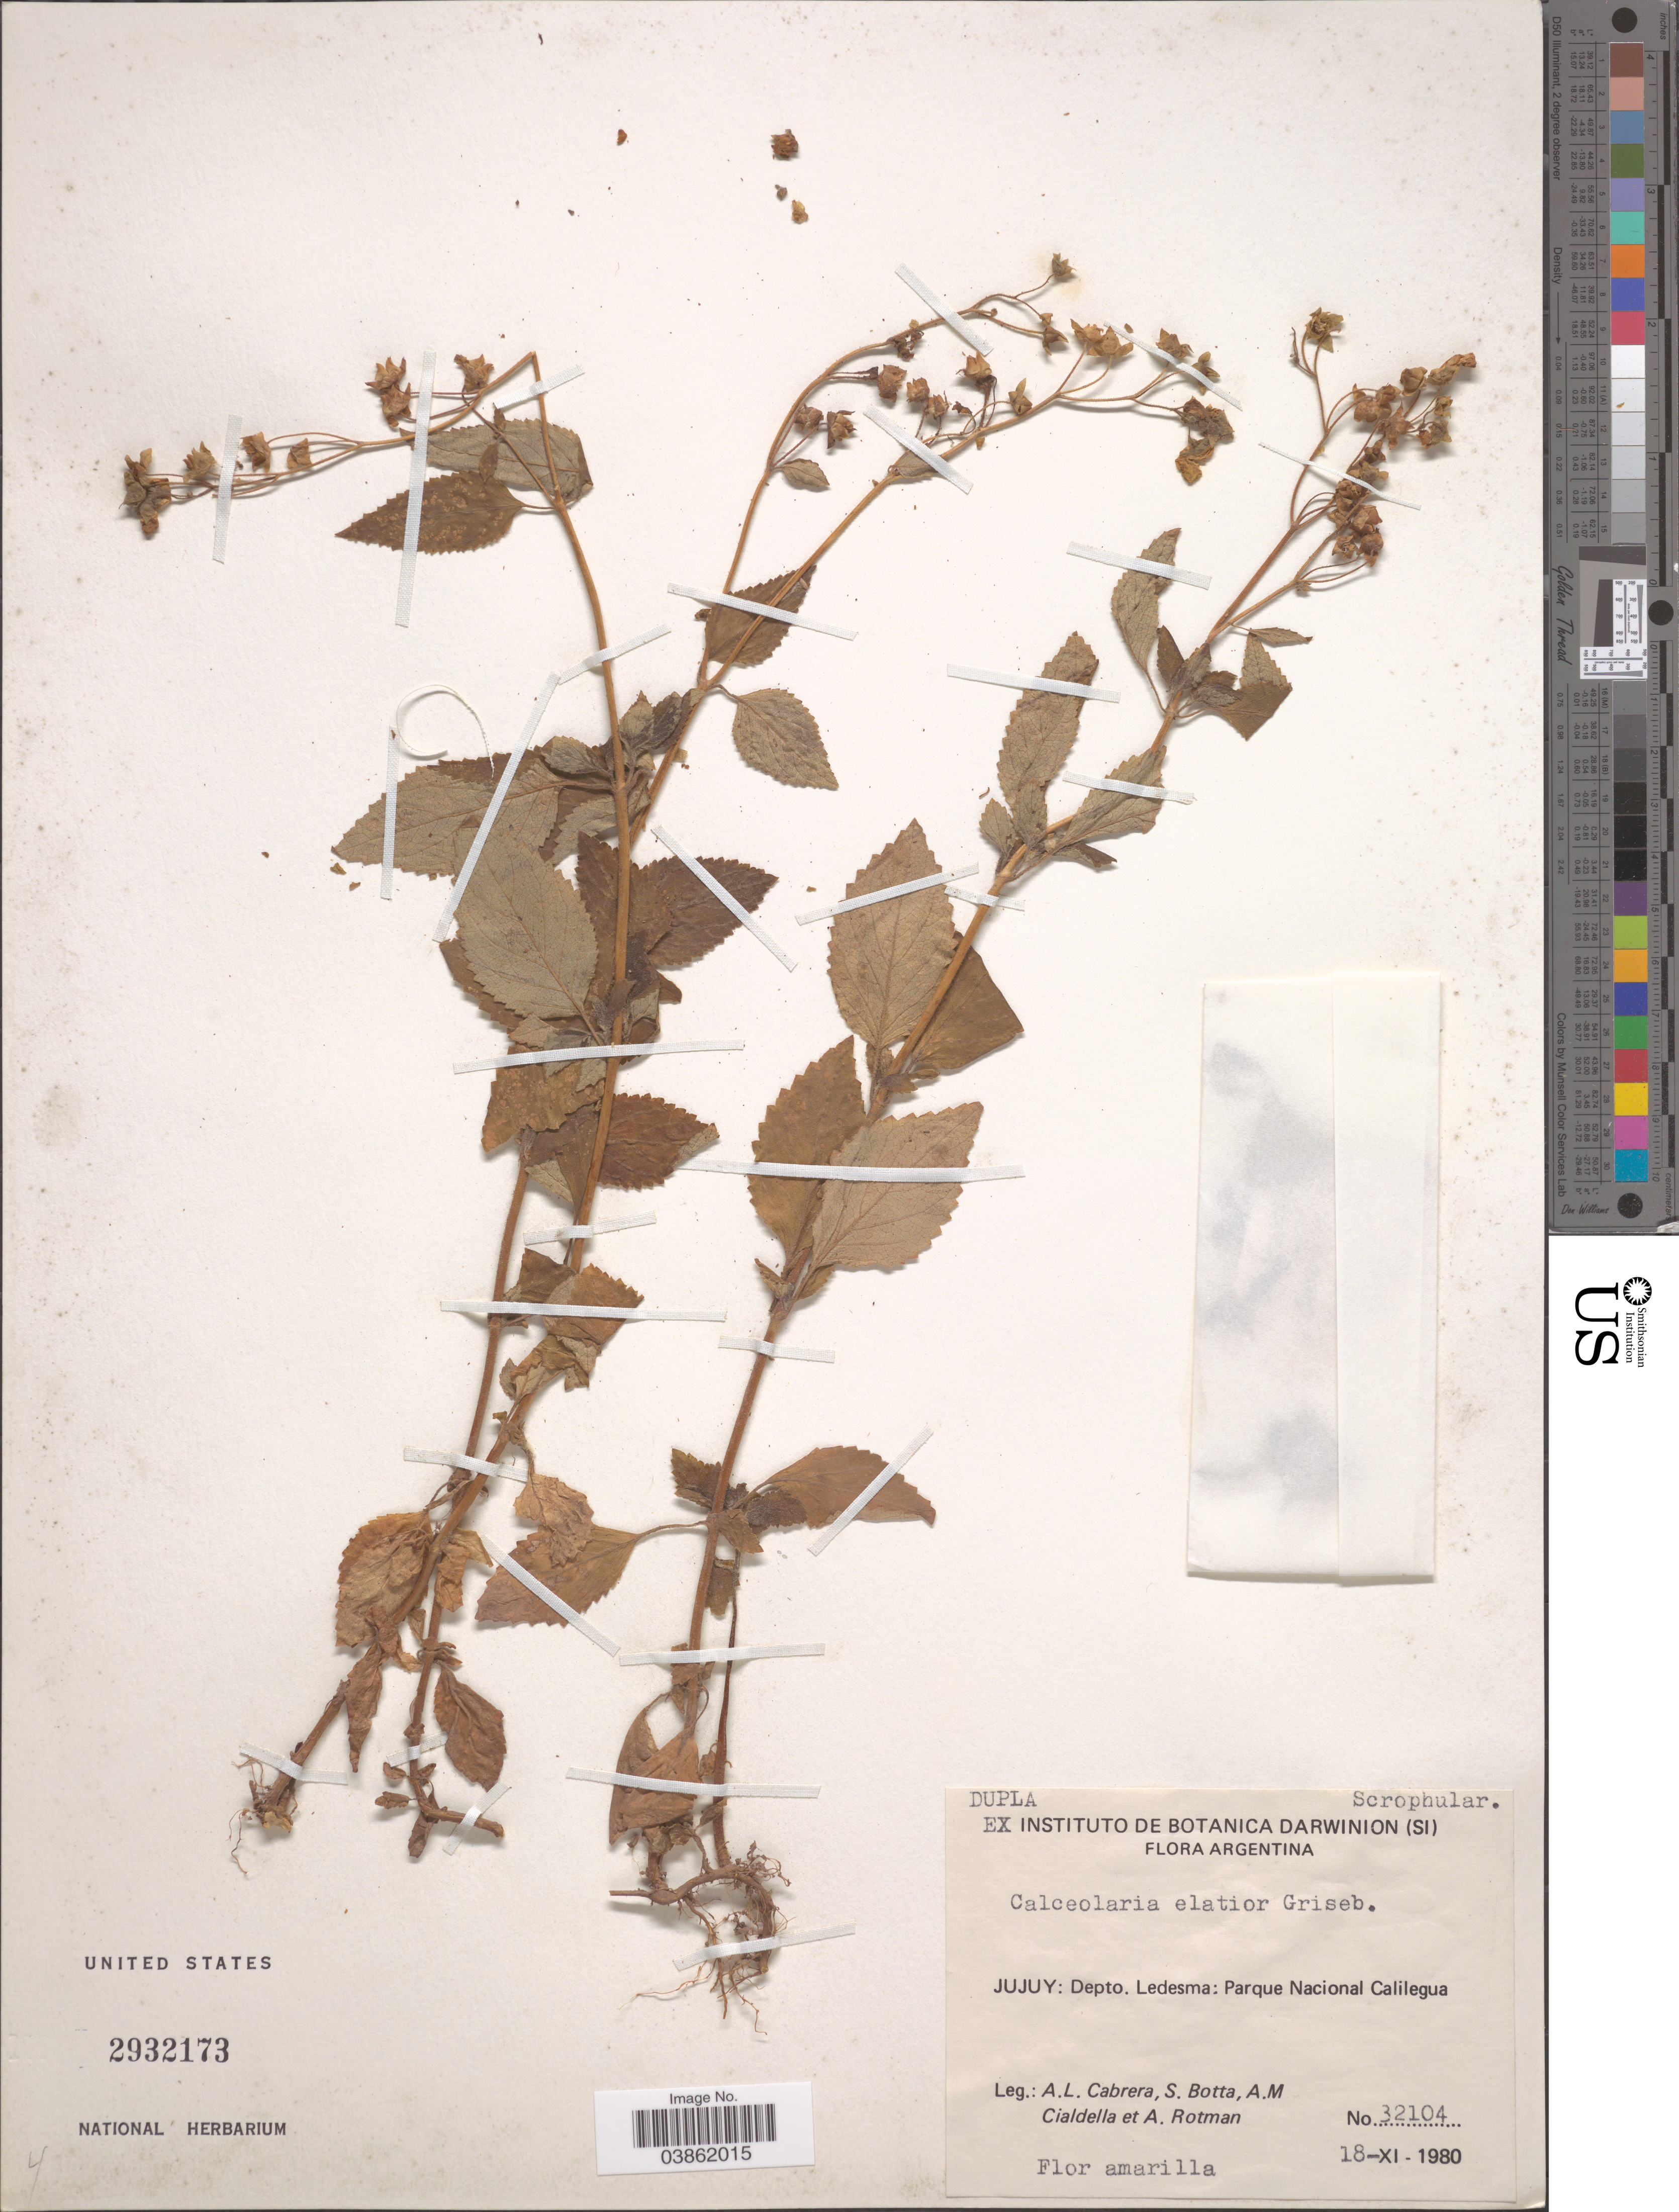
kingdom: Plantae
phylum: Tracheophyta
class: Magnoliopsida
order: Lamiales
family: Calceolariaceae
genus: Calceolaria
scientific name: Calceolaria elatior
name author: Griseb.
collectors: A. L. Cabrera, S. Botta, A. M. Cialdella & A. D. Rotman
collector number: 32104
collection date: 1980-11-18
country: Argentina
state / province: Jujuy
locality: Depto. Ledesma: Parque Nacional Calilegua.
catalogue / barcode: US 2932173